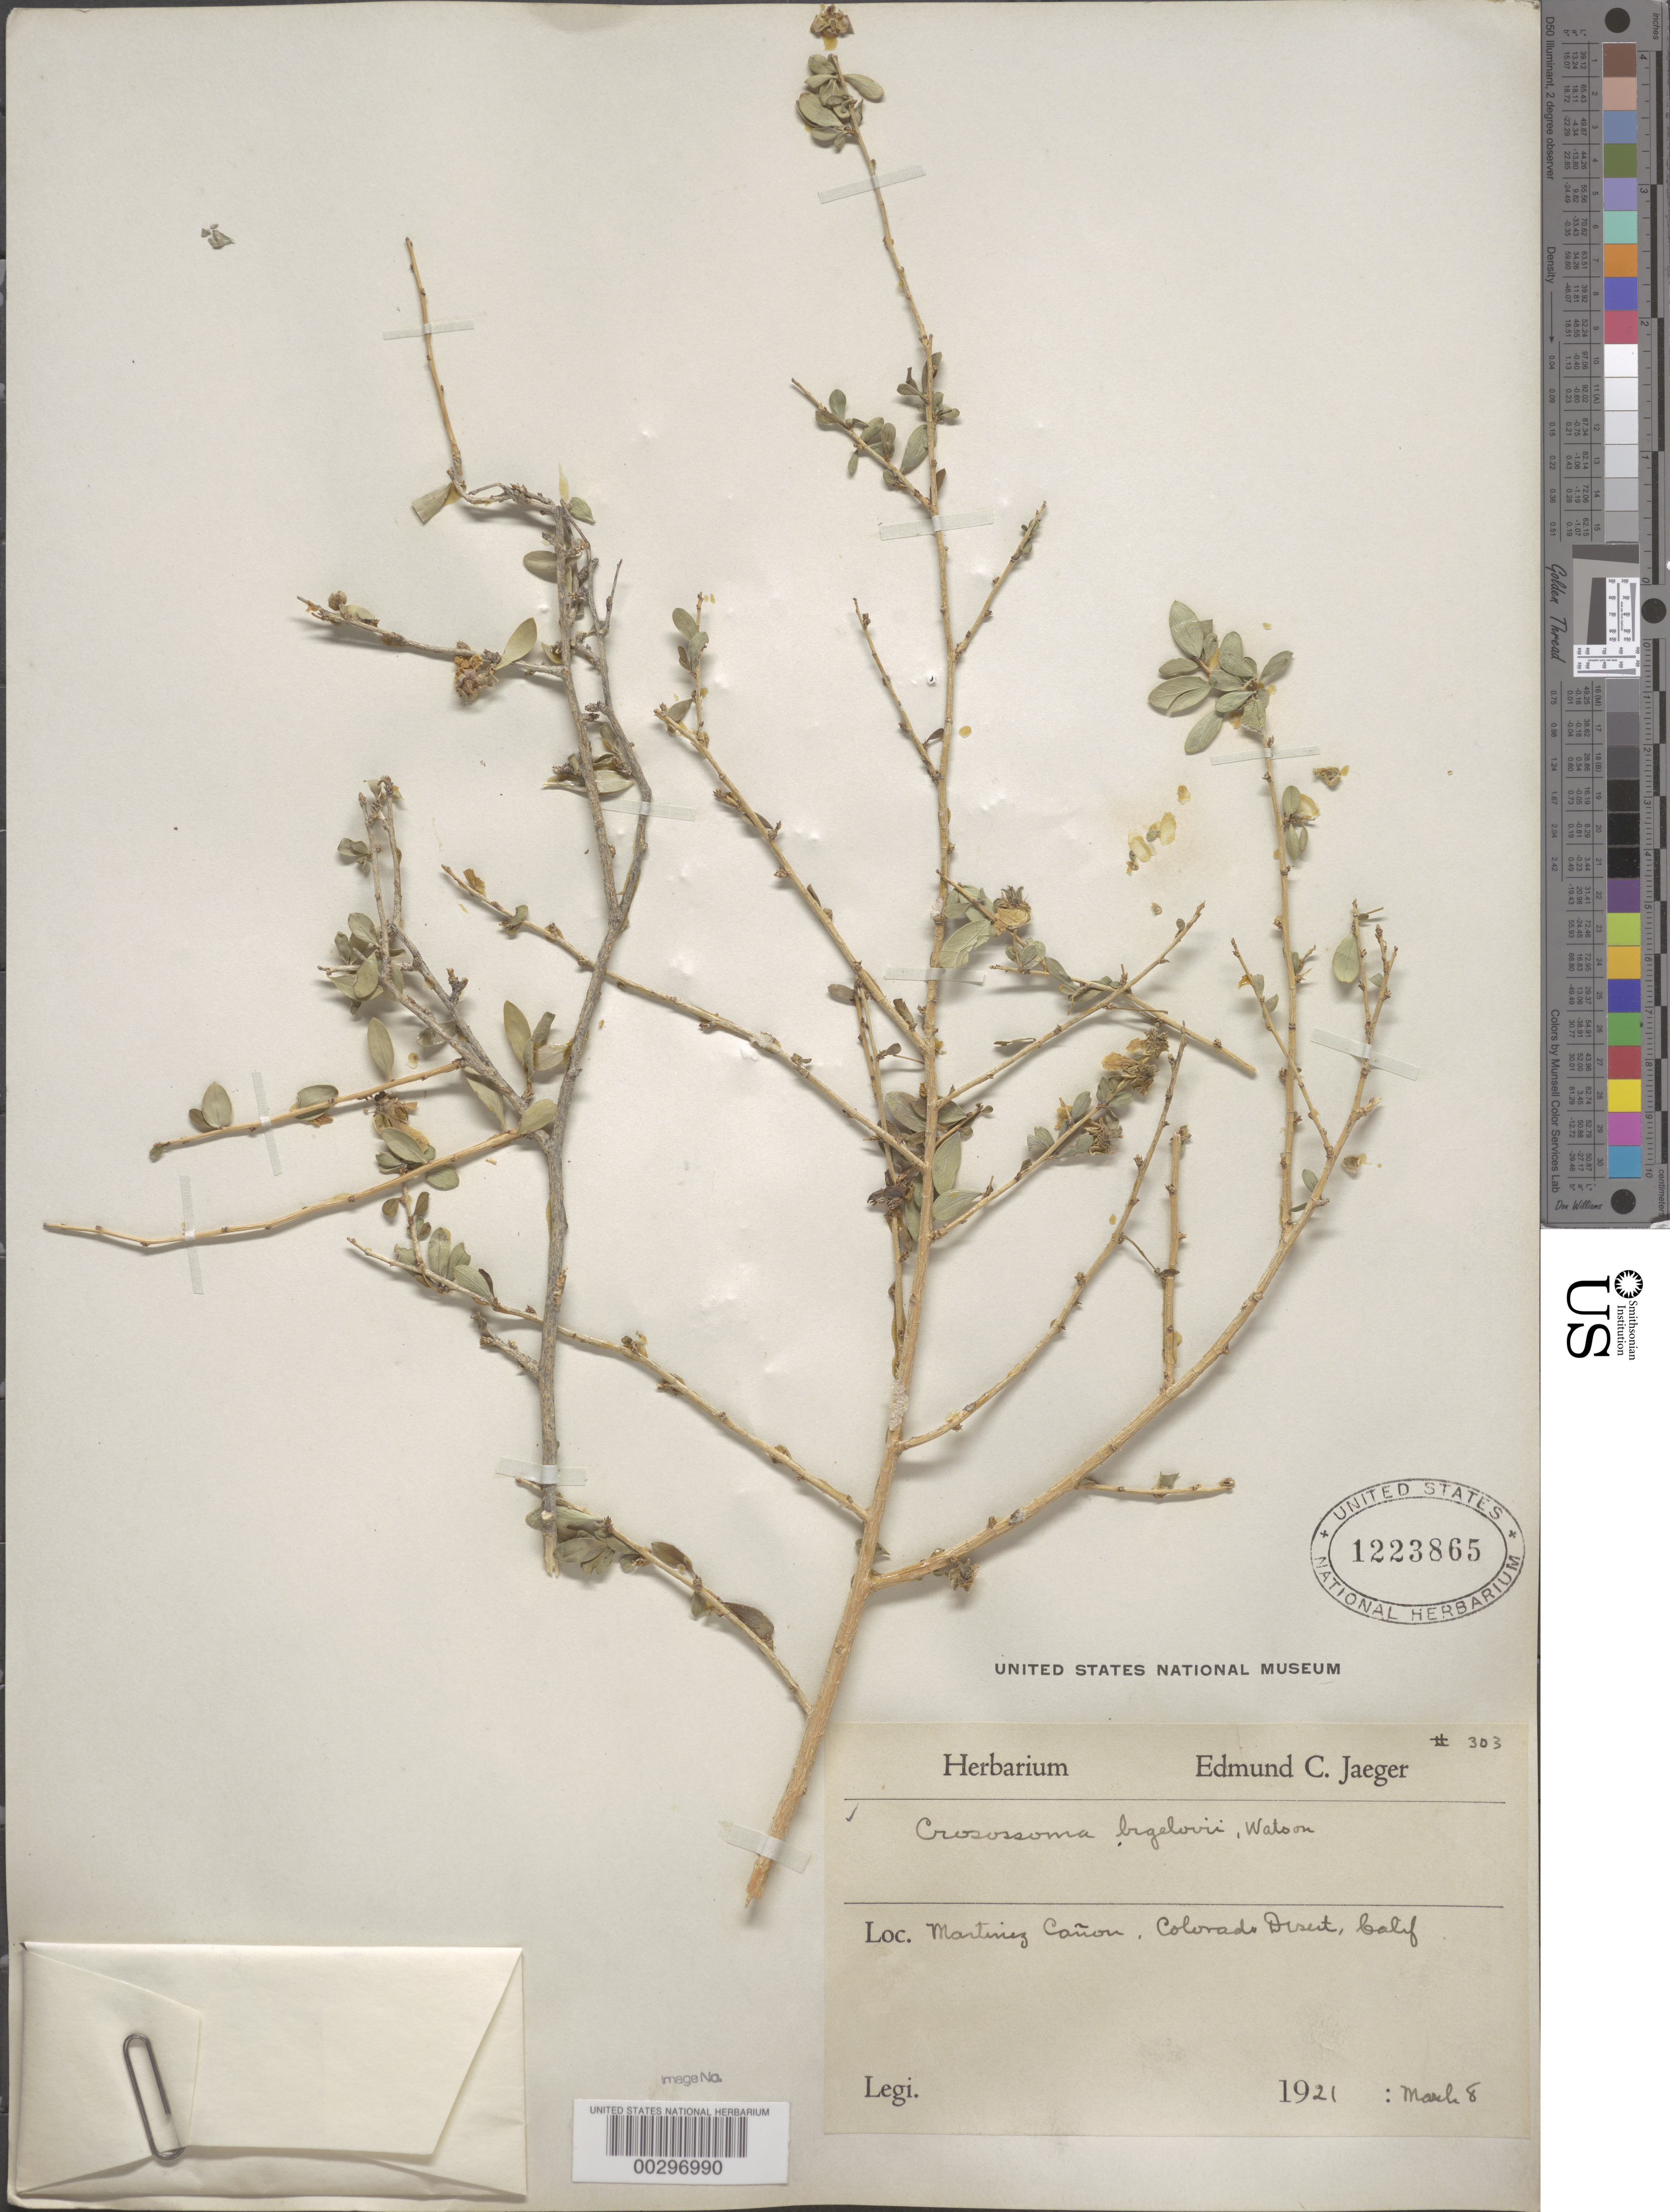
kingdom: Plantae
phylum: Tracheophyta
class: Magnoliopsida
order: Crossosomatales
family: Crossosomataceae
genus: Crossosoma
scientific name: Crossosoma bigelovii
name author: S. Watson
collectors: ex herb. E.C. Jaeger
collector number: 303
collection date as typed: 08 Mar 1920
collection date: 1920-03-08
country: United States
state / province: California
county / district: Riverside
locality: Martinez Canyon, Colorado Desert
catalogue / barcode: US 1223865